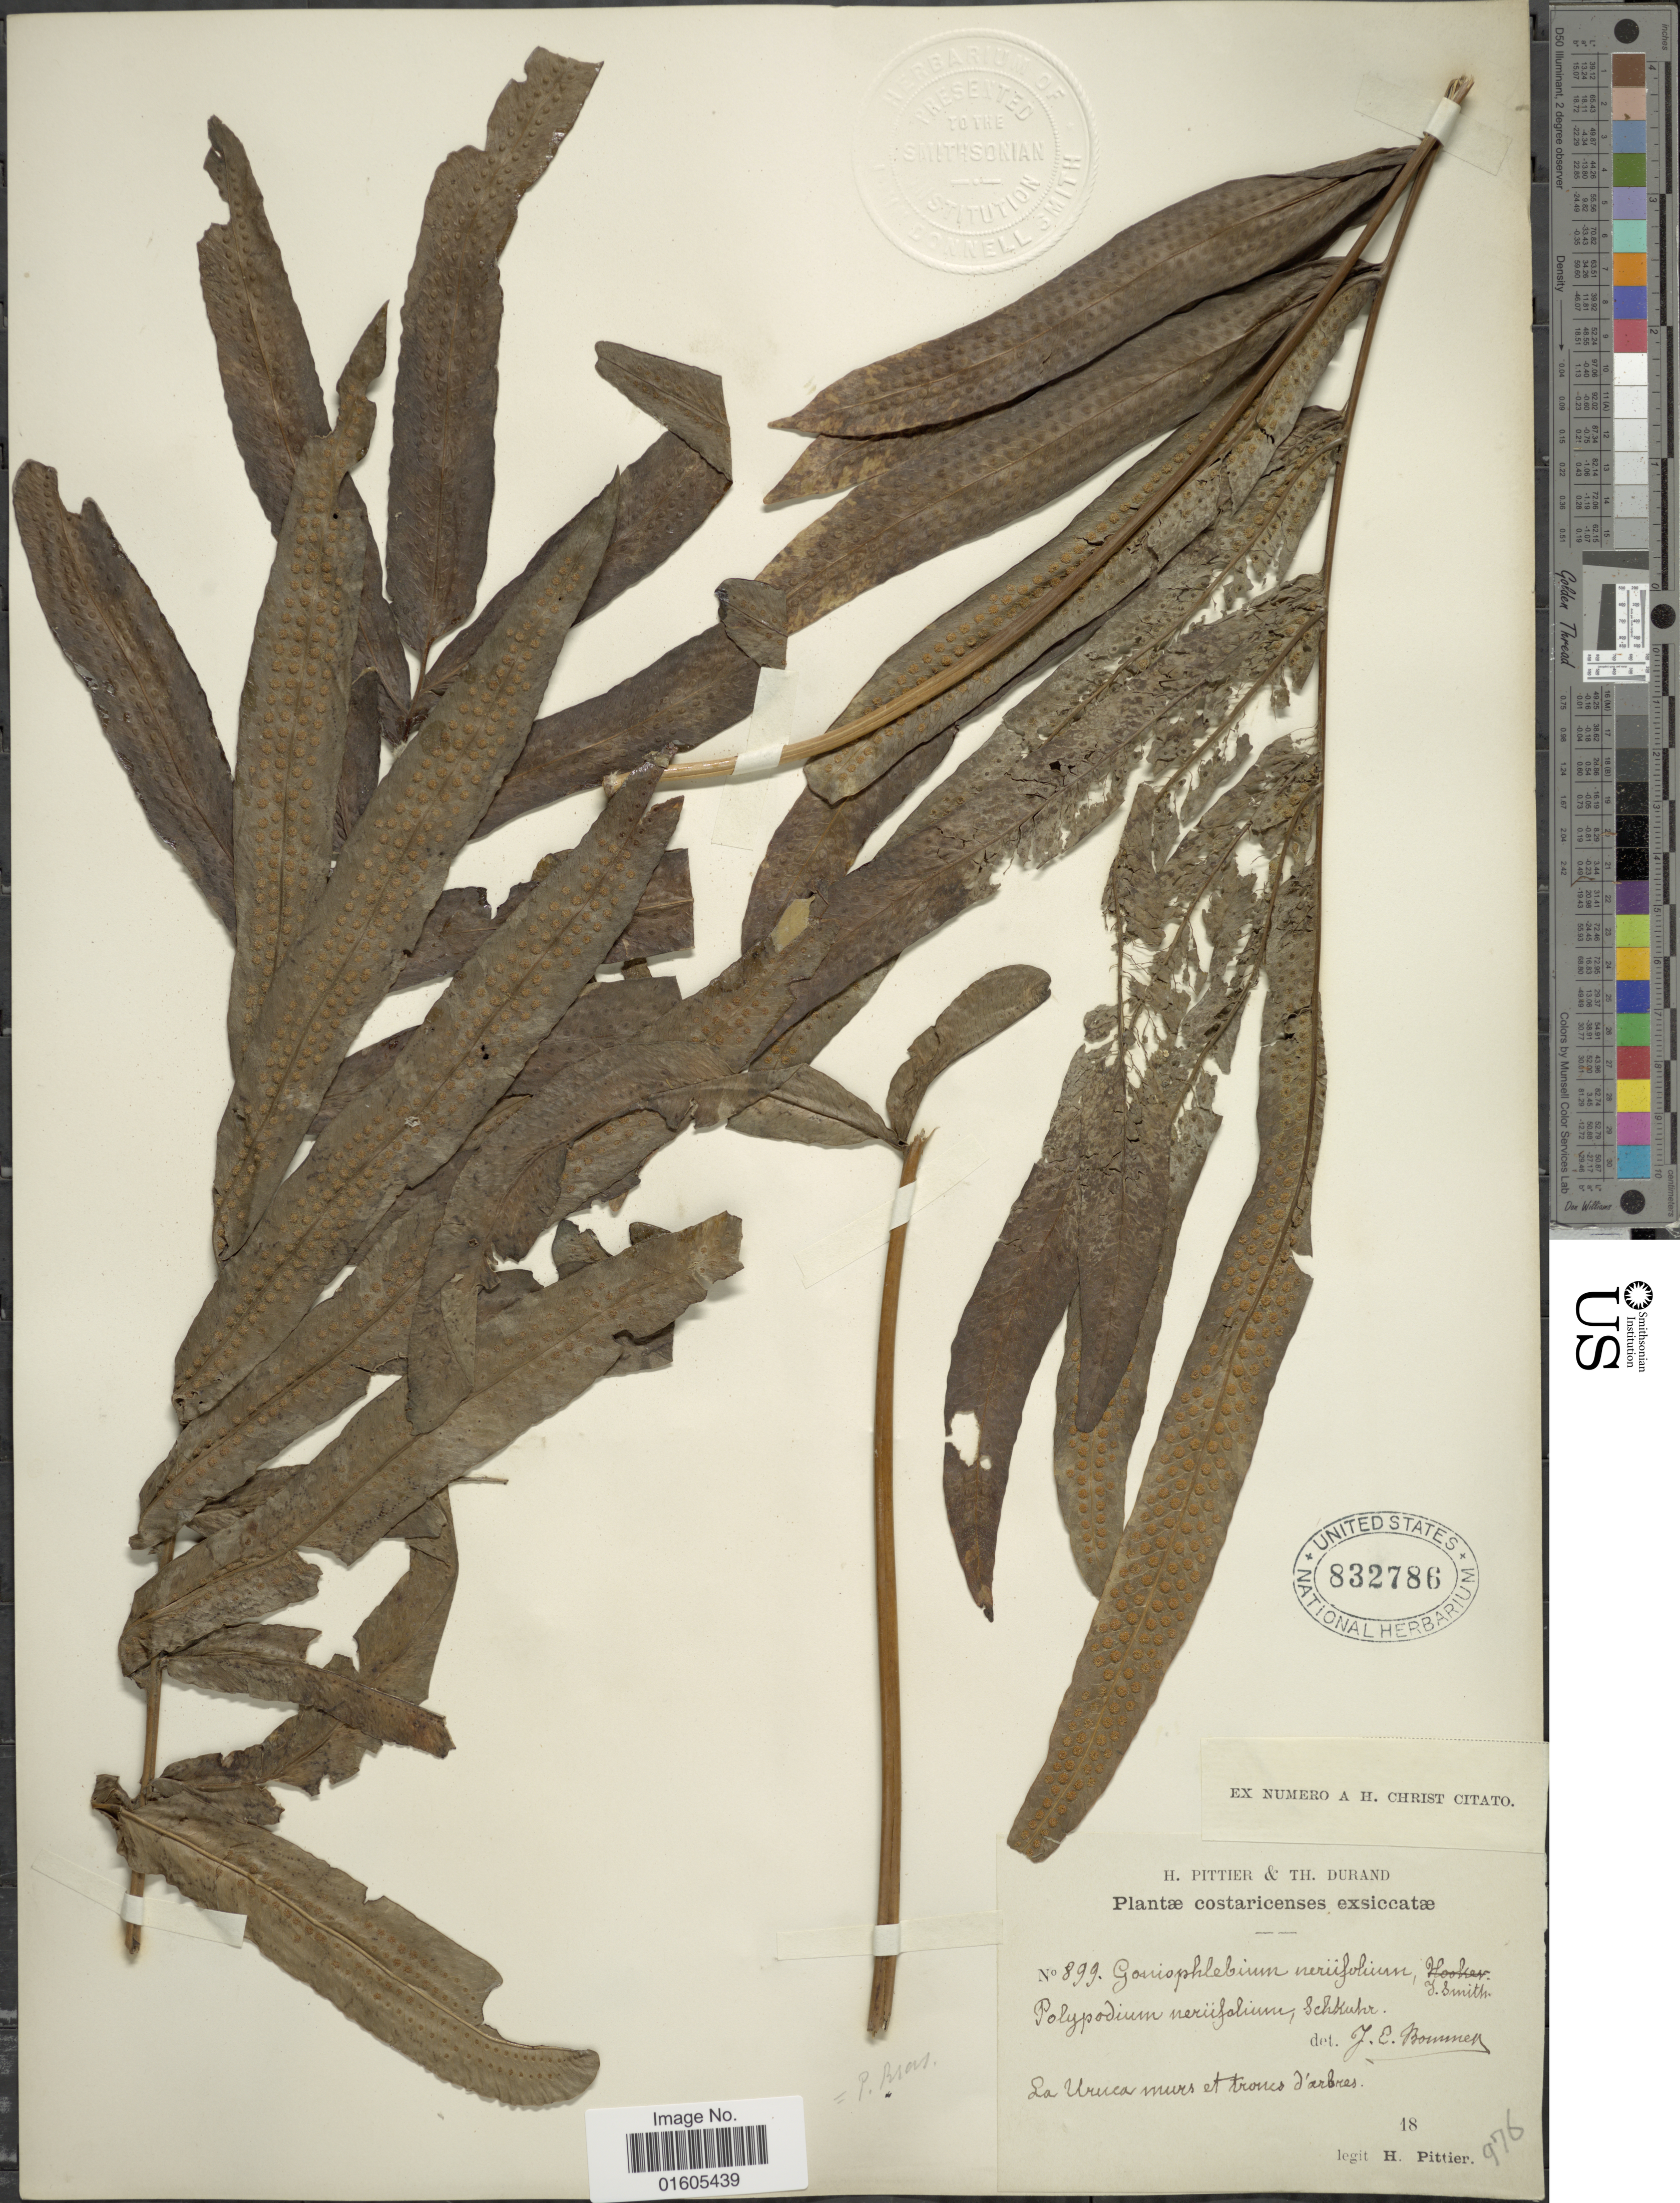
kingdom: Plantae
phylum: Tracheophyta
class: Polypodiopsida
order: Polypodiales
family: Polypodiaceae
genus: Serpocaulon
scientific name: Serpocaulon triseriale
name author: (Sw.) A.R. Sm.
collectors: H. F. Pittier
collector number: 899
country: Costa Rica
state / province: San José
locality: La Uruca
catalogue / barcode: US 832786